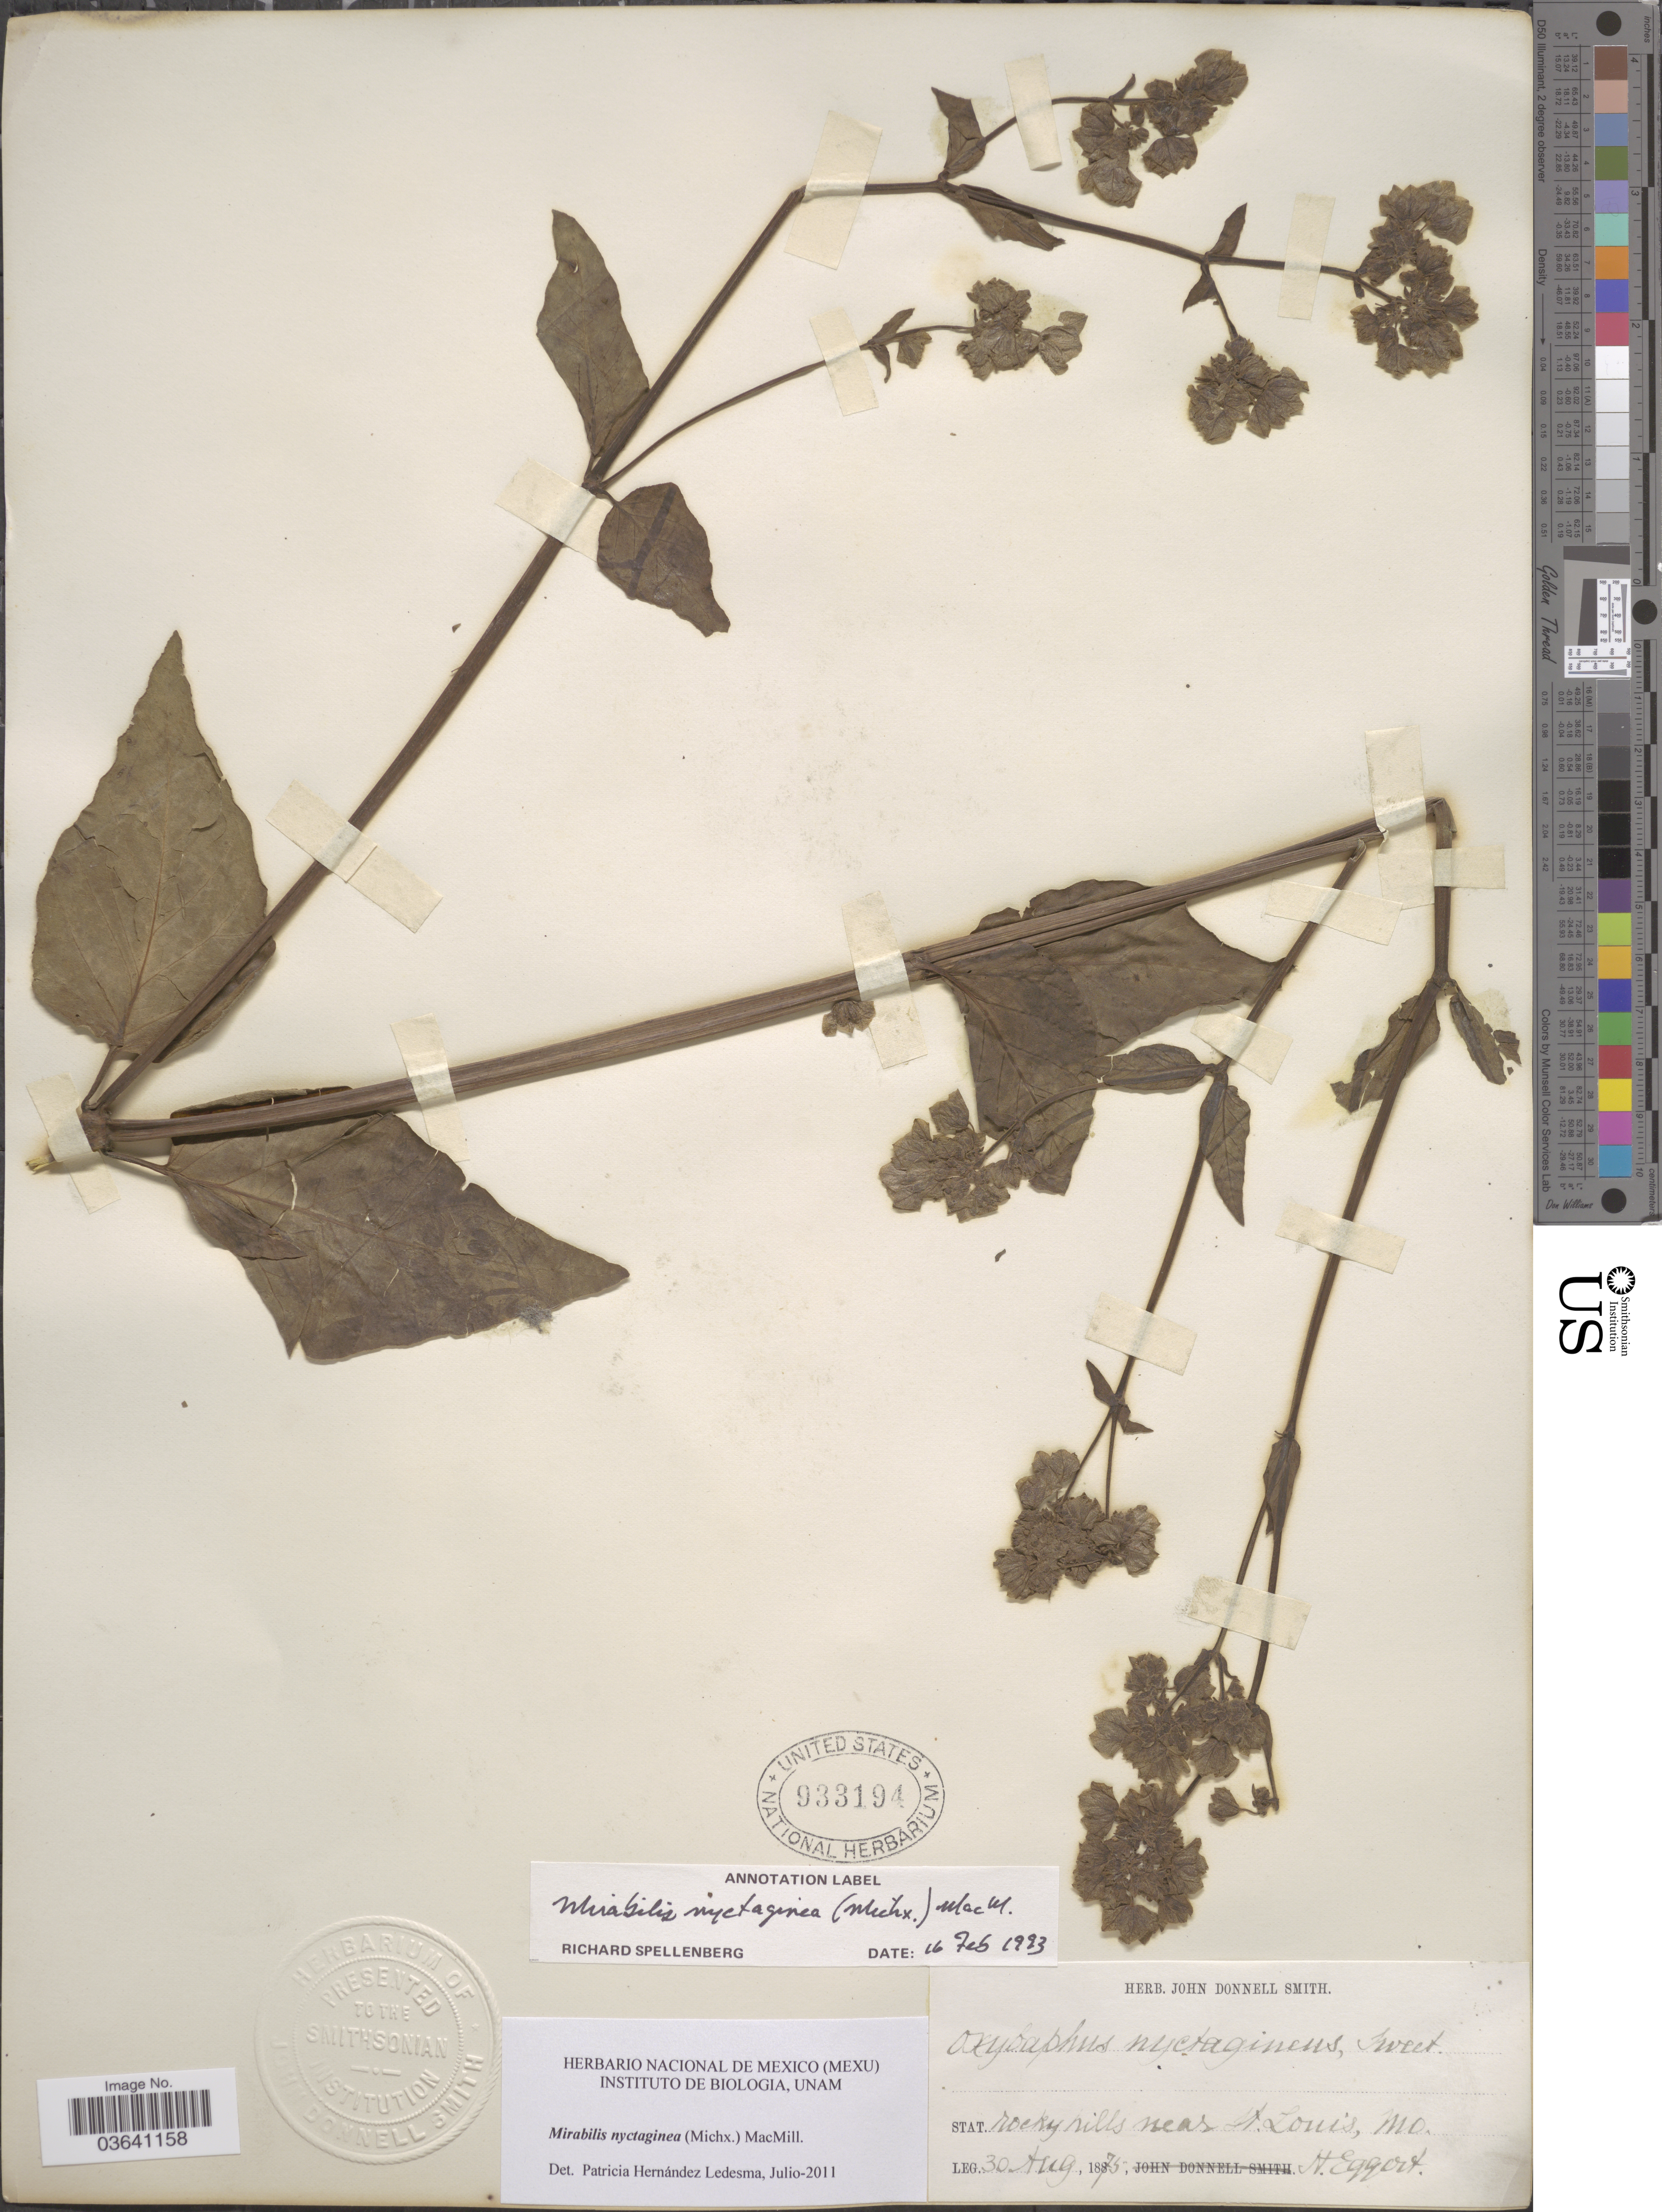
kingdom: Plantae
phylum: Tracheophyta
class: Magnoliopsida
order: Caryophyllales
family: Nyctaginaceae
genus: Mirabilis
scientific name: Mirabilis nyctaginea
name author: (Michx.) MacMill.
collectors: H. Eggert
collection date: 1875-08-30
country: United States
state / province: Missouri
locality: Stat. Rocky hills near St. Louis.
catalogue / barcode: US 933194